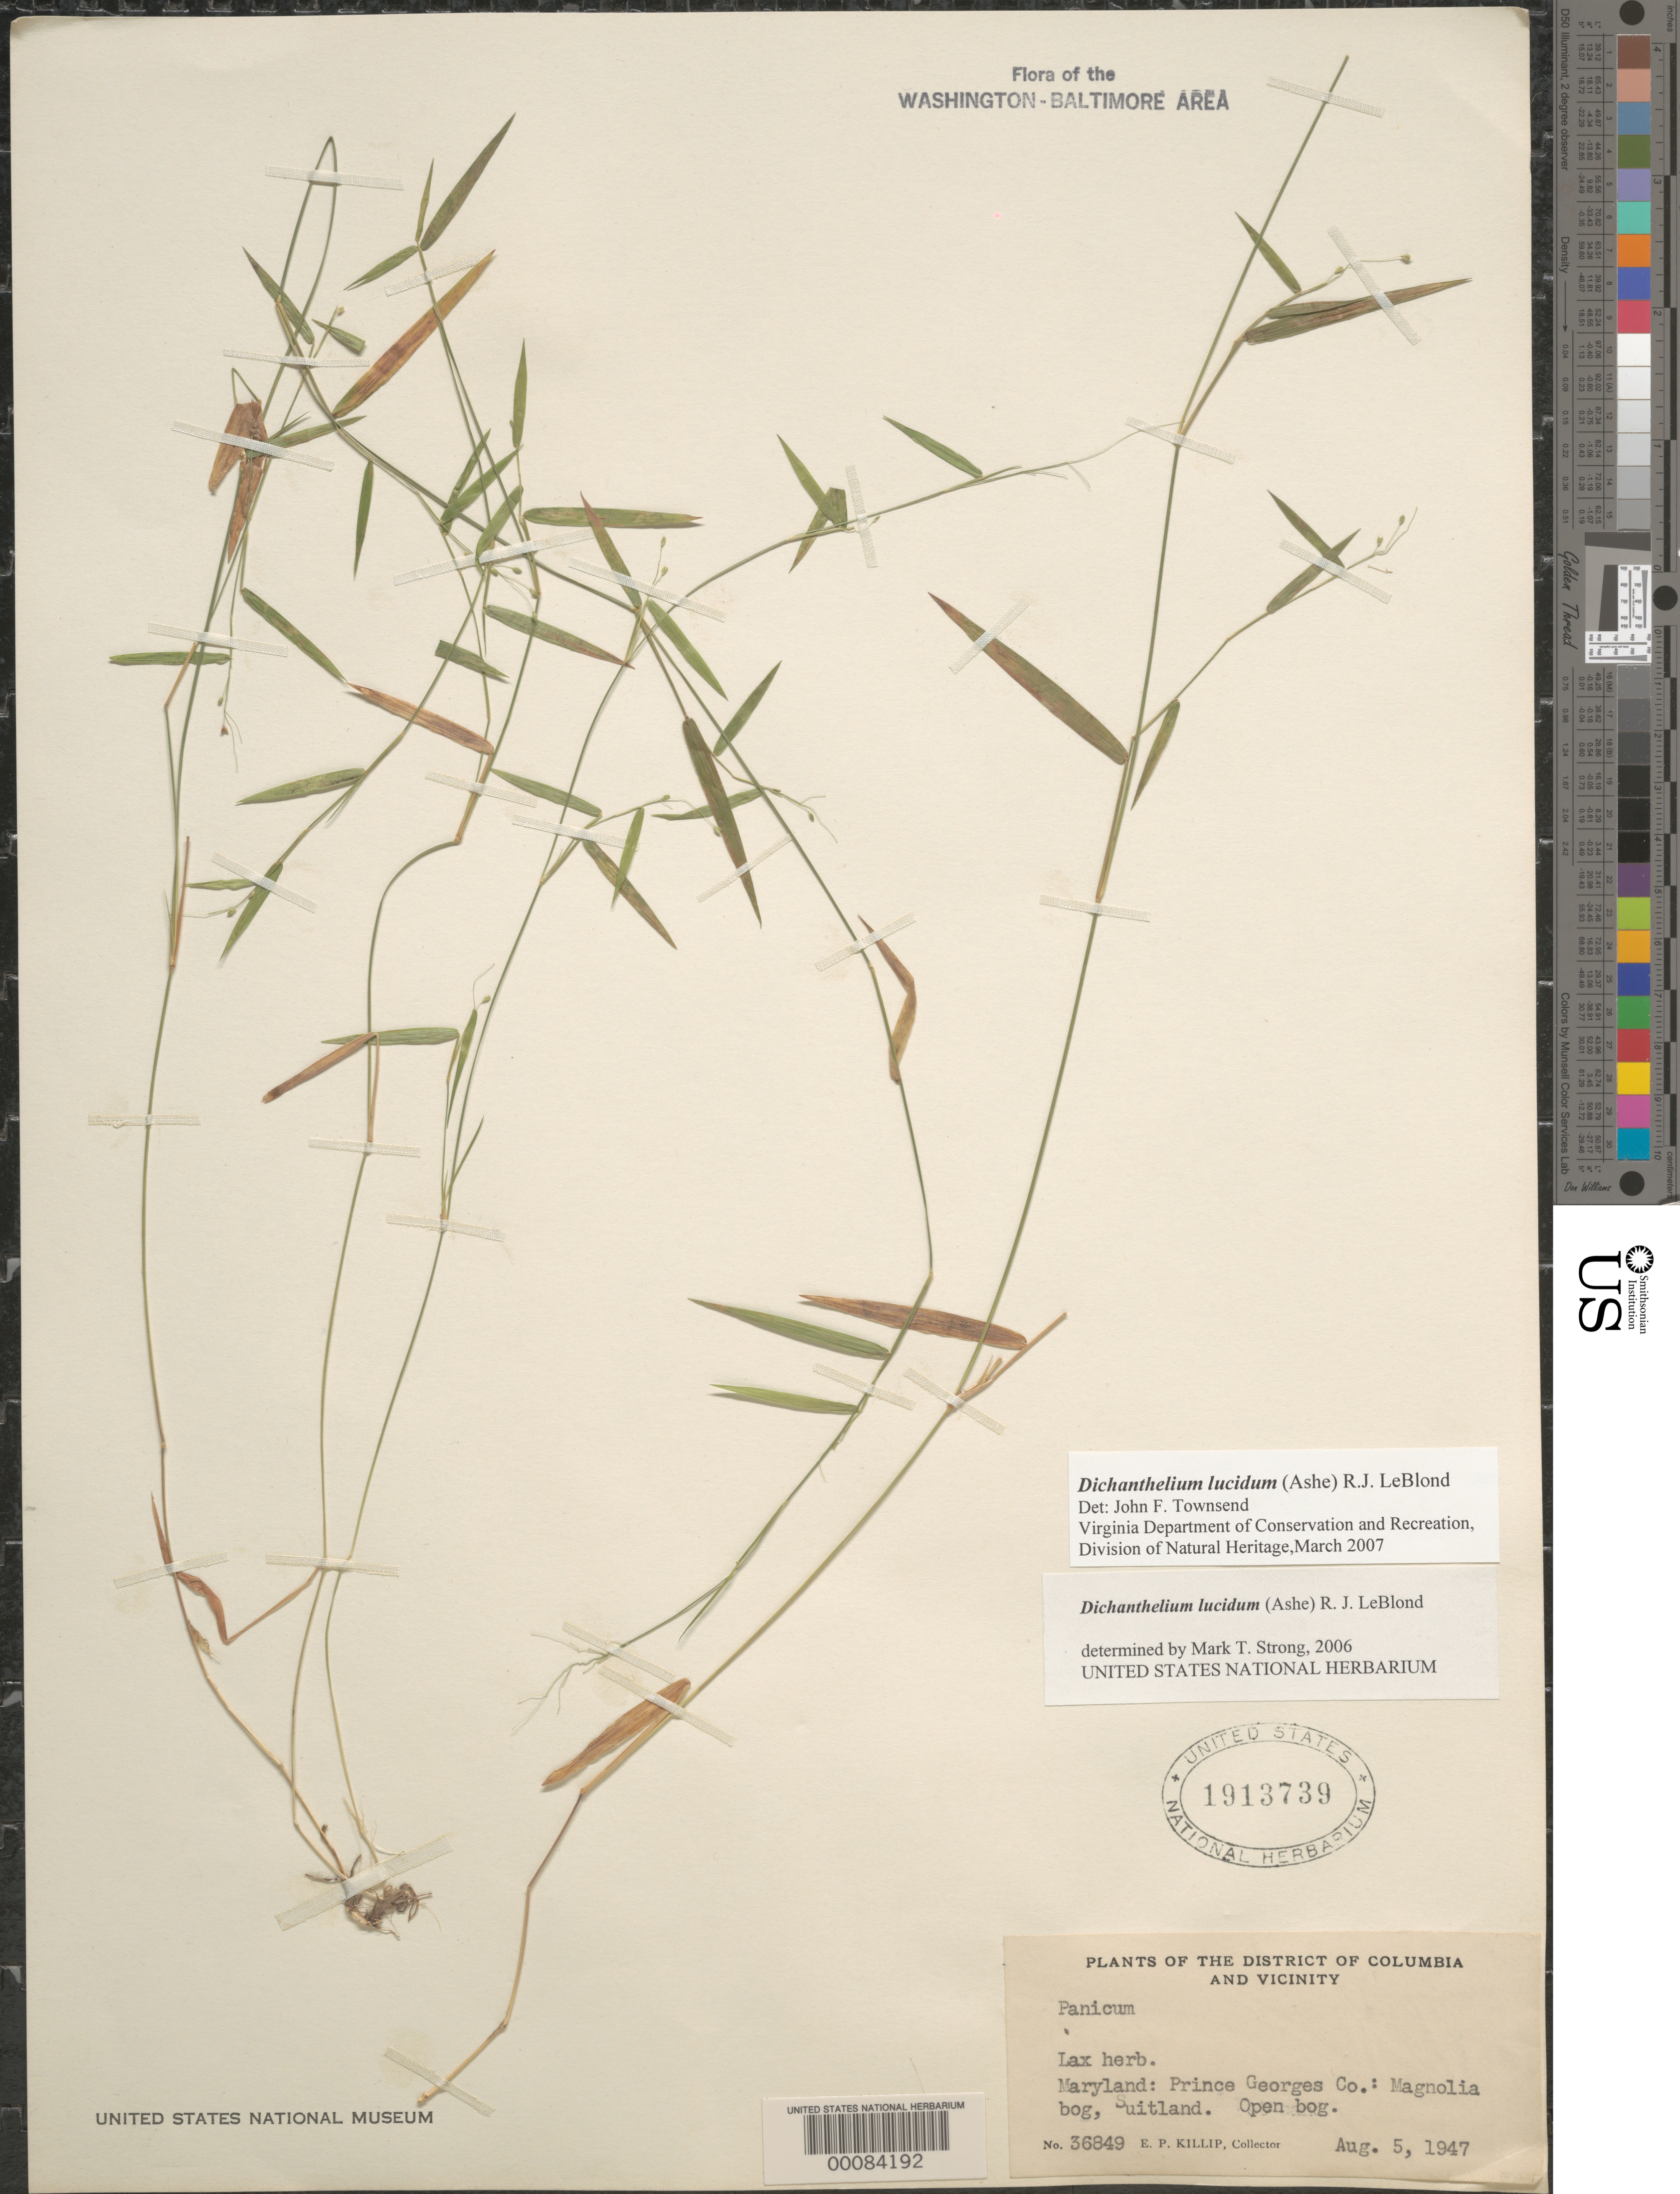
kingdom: Plantae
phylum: Tracheophyta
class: Liliopsida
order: Poales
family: Poaceae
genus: Dichanthelium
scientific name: Dichanthelium dichotomum var. dichotomum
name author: (L.) Gould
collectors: E. P. Killip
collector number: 36849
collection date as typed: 05 Aug 1947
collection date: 1947-08-05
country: United States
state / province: Maryland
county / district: Prince George's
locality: Suitland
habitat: Open bog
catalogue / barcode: US 1913739